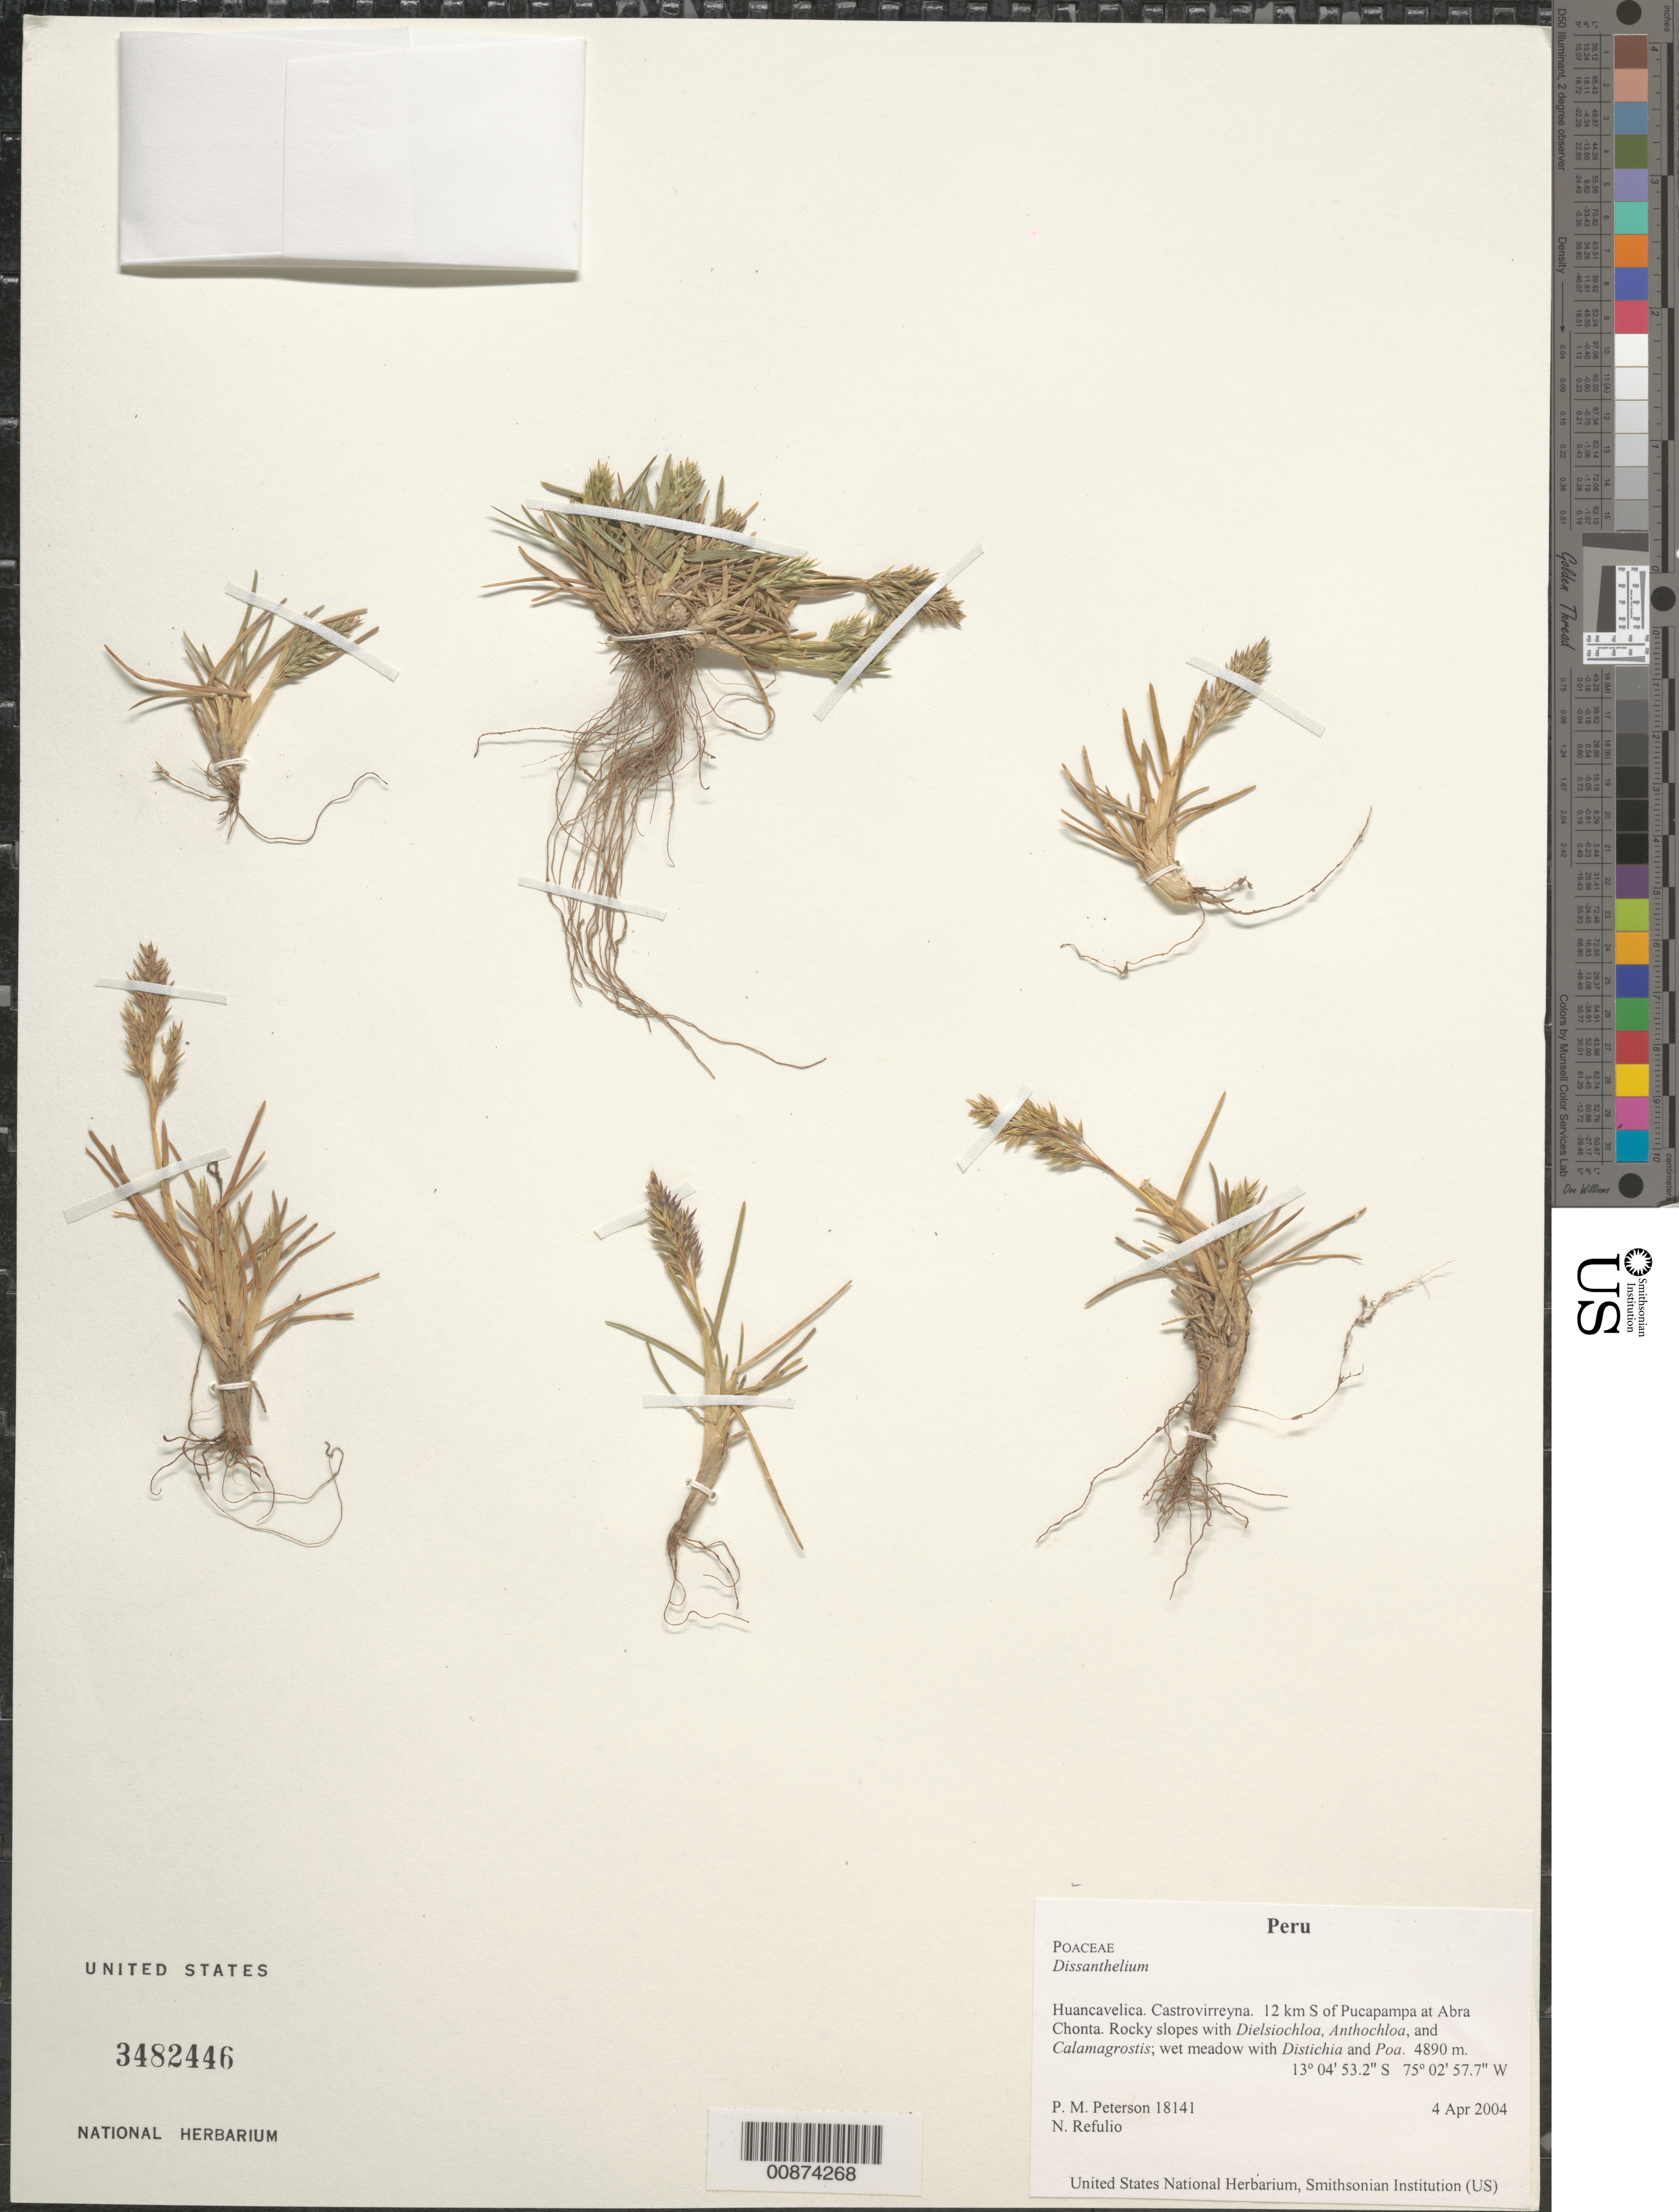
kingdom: Plantae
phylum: Tracheophyta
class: Liliopsida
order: Poales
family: Poaceae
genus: Dissanthelium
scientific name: Dissanthelium sp.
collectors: P. M. Peterson & N. Refulio-Rodríguez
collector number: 18141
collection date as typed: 04 Apr 2004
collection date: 2004-04-04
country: Peru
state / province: Huancavelica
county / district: Castrovirreyna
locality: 12 km S of Pucapampa at Abra Chonta. Rocky slopes with Dielsiochloa, Anthochloa, and Calamagrostis; wet meadow with Distichia and Poa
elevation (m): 4890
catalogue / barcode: US 3482446